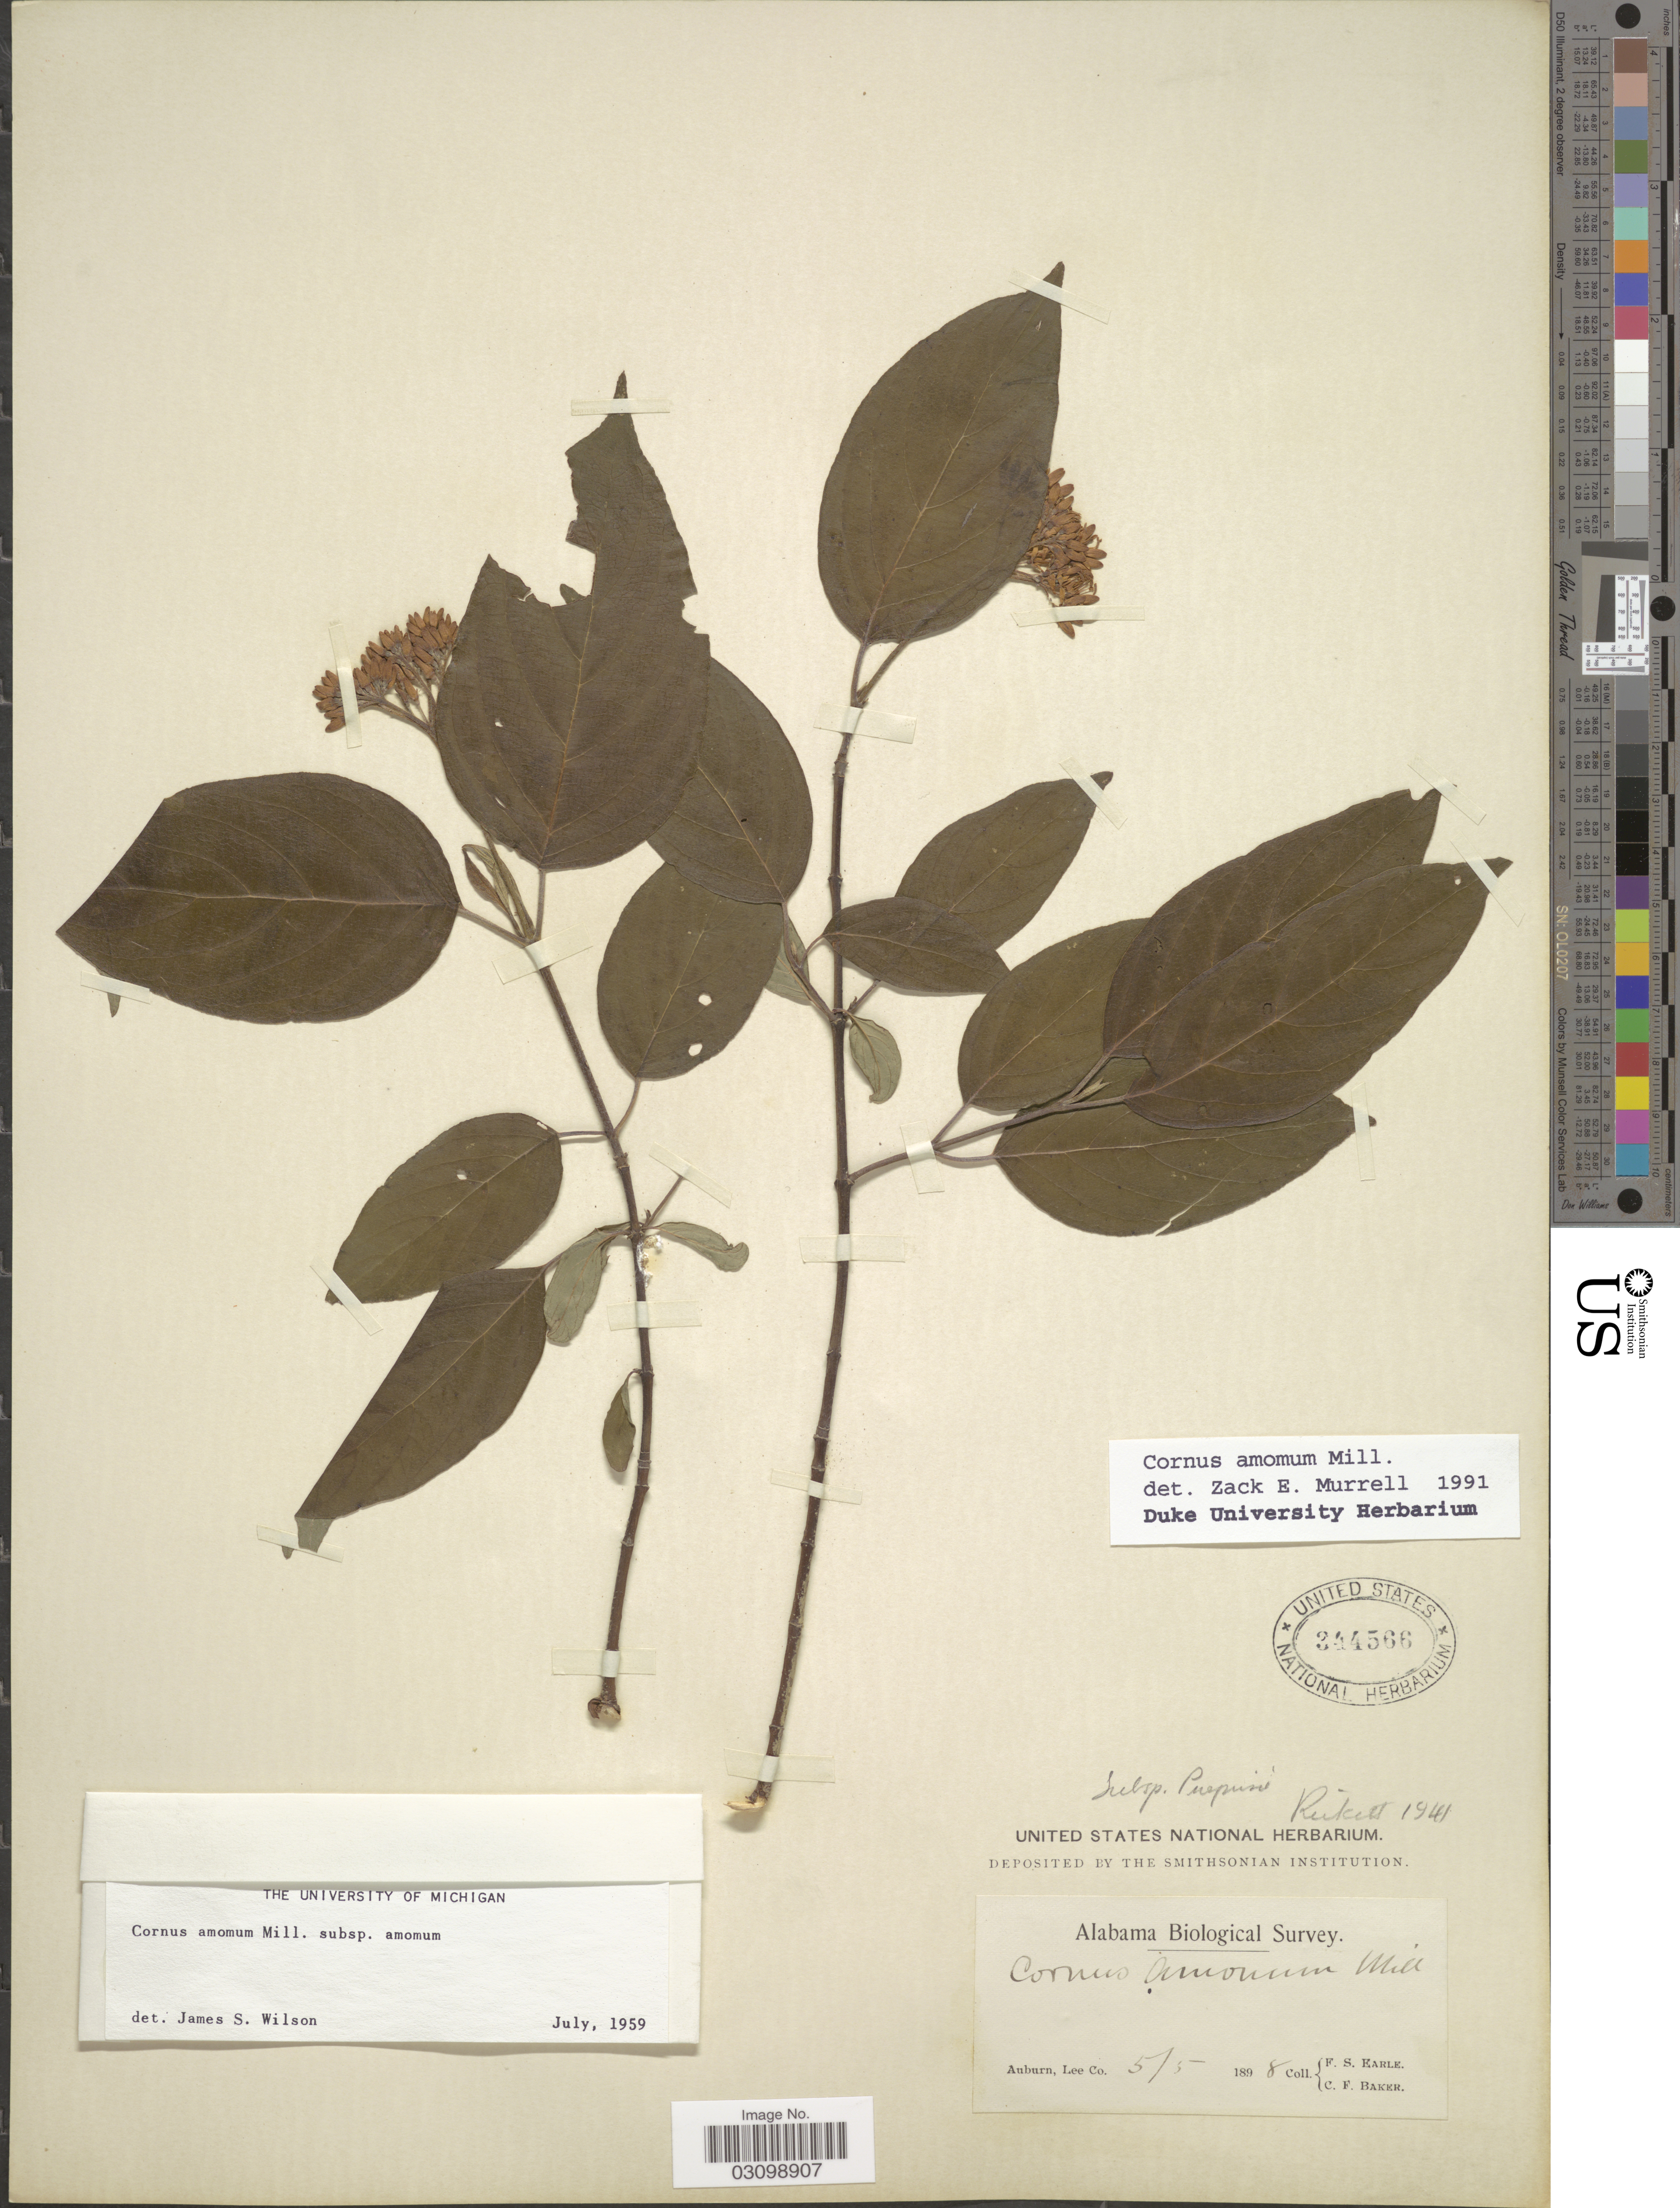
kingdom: Plantae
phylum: Tracheophyta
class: Magnoliopsida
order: Cornales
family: Cornaceae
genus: Cornus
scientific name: Cornus amomum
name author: Mill.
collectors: F. S. Earle & C. F. Baker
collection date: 1898-05-05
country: United States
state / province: Alabama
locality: Auburn, Lee Co.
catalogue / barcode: US 344566